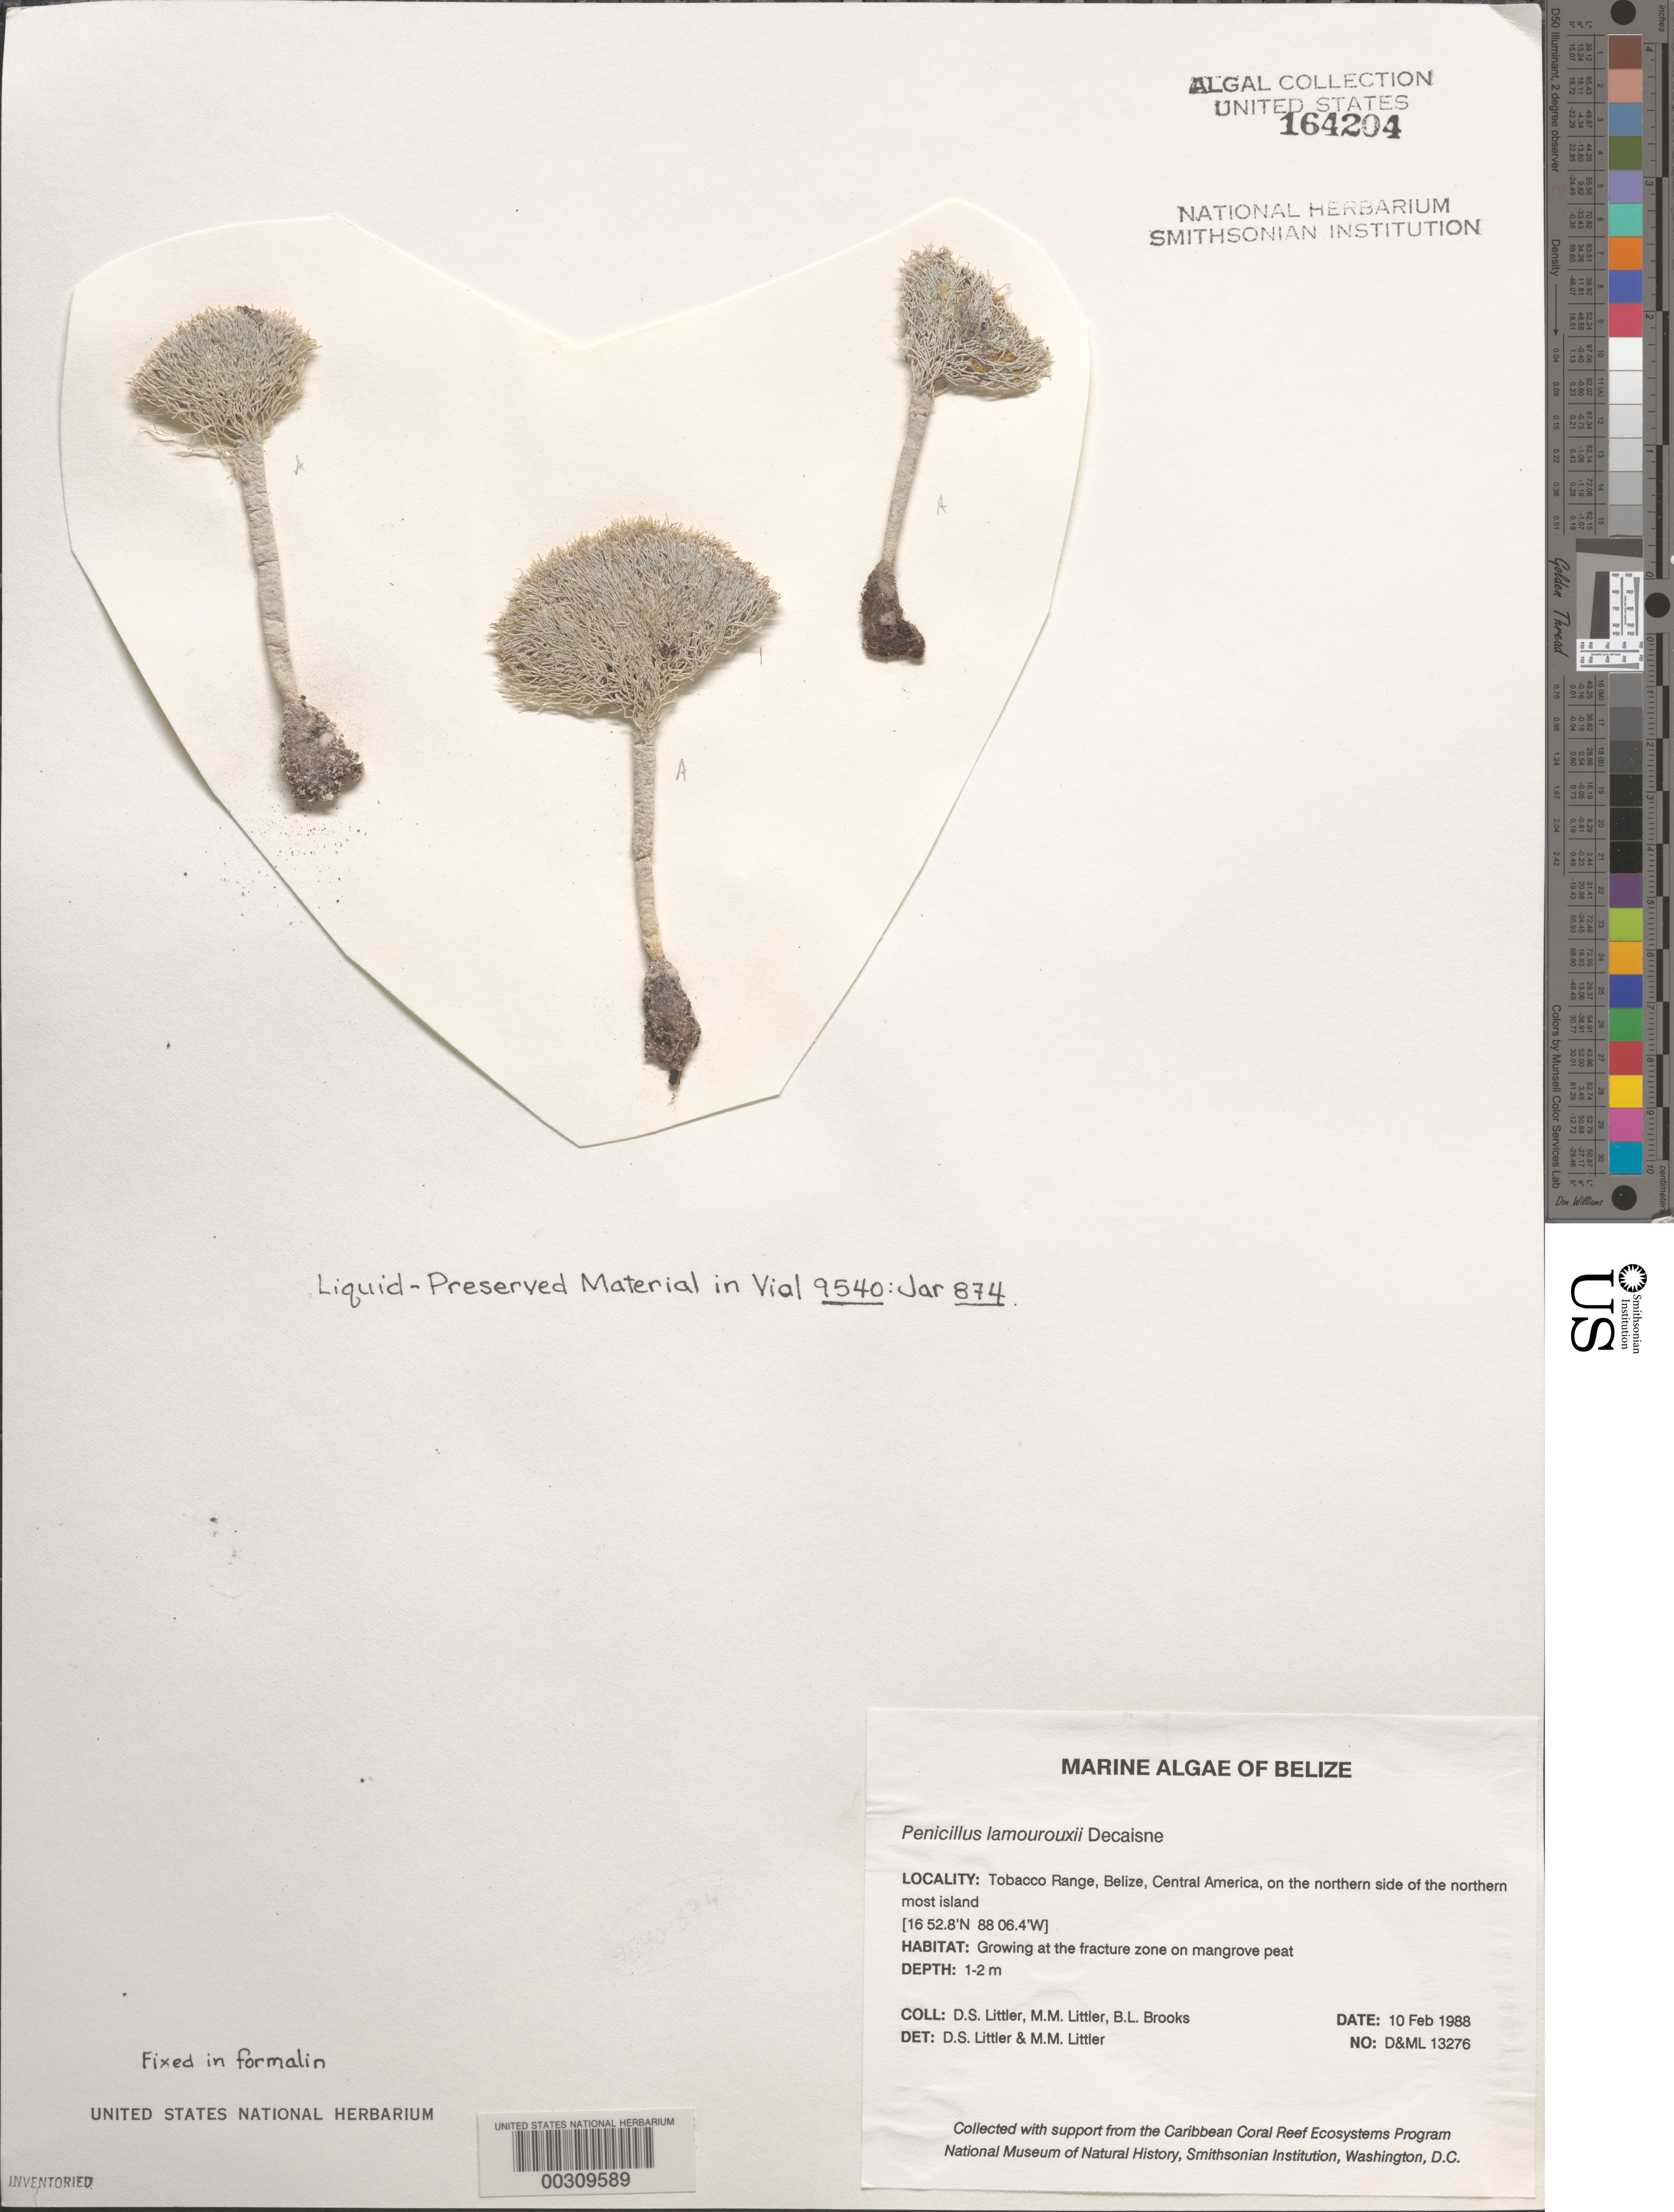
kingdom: Plantae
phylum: Chlorophyta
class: Ulvophyceae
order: Bryopsidales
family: Udoteaceae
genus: Penicillus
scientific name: Penicillus lamourouxii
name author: Decne.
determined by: Littler, D. S.; Littler, M. M.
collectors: D. S. Littler, M. M. Littler & B. Brooks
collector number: D&ML 13276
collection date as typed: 10 Feb 1988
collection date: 1988-02-10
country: Belize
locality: Tobacco Cay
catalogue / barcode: US 164204